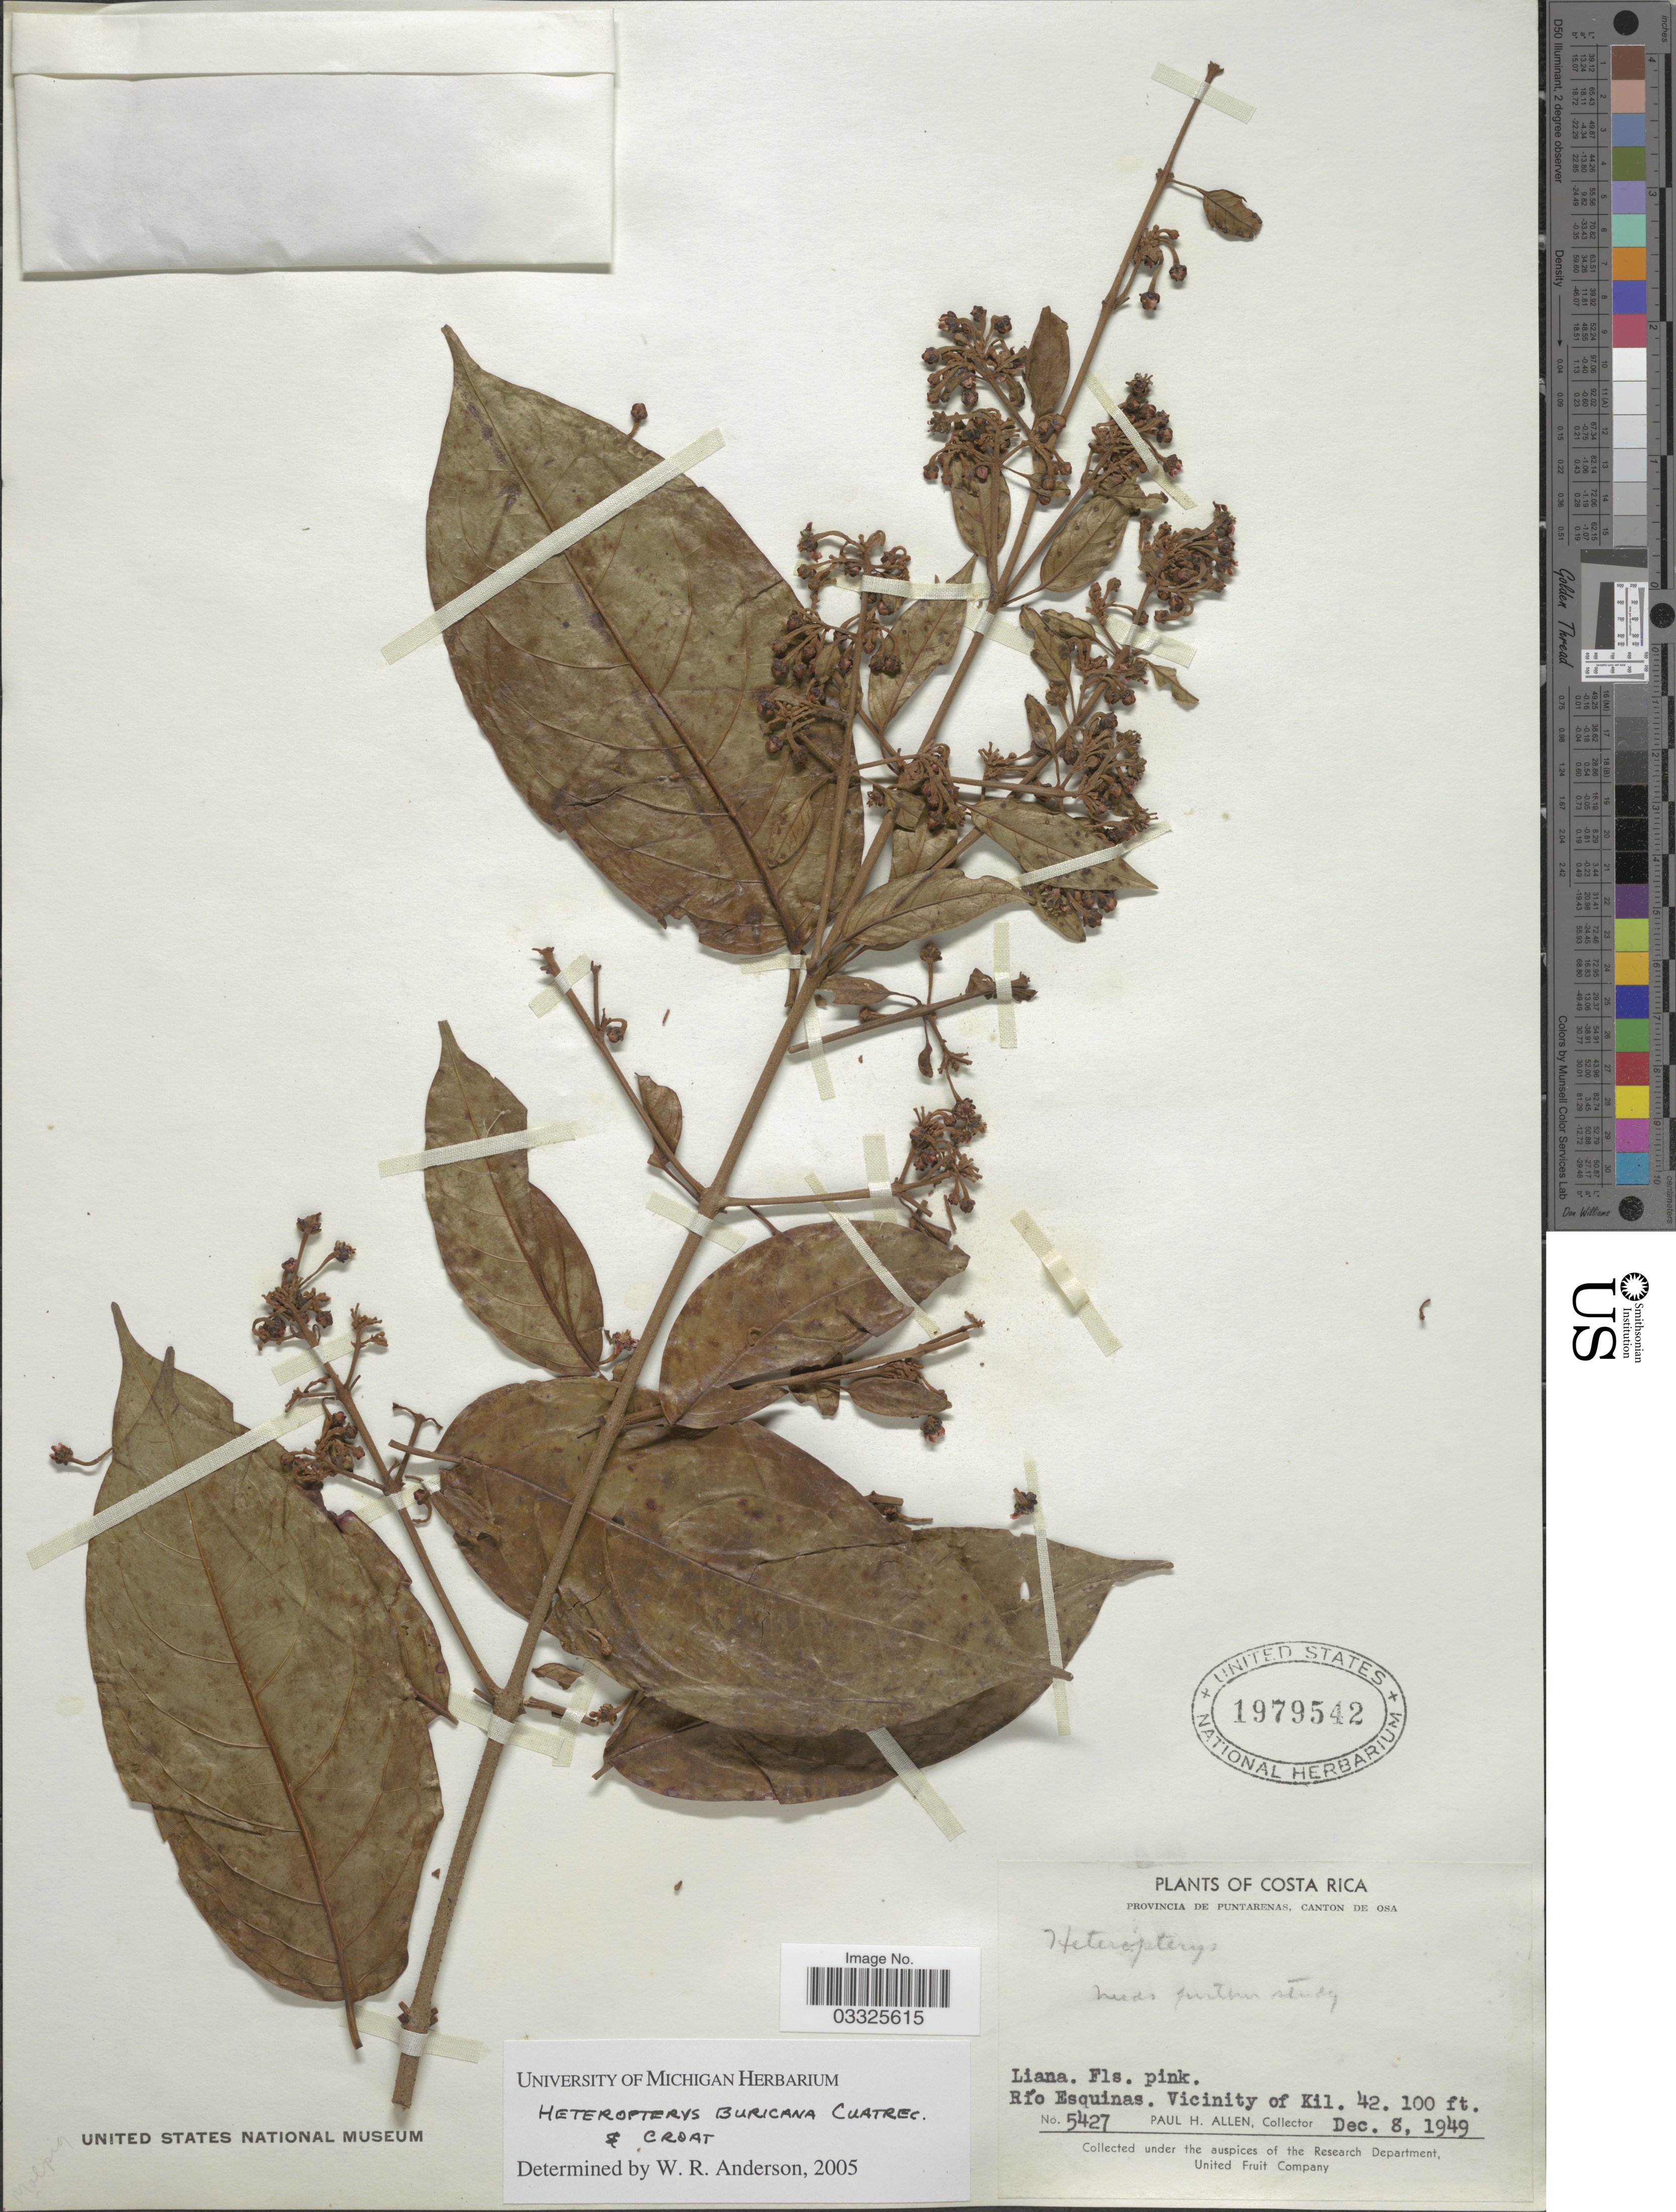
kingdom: Plantae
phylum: Tracheophyta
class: Magnoliopsida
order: Malpighiales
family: Malpighiaceae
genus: Heteropterys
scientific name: Heteropterys buricana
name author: Cuatrec. & Croat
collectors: P. H. Allen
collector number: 5427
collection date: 1949-12-08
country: Costa Rica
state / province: Puntarenas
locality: Canton de Osa. Río Esquinas. Vicinity of Kil. 42.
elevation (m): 30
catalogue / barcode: US 1979542